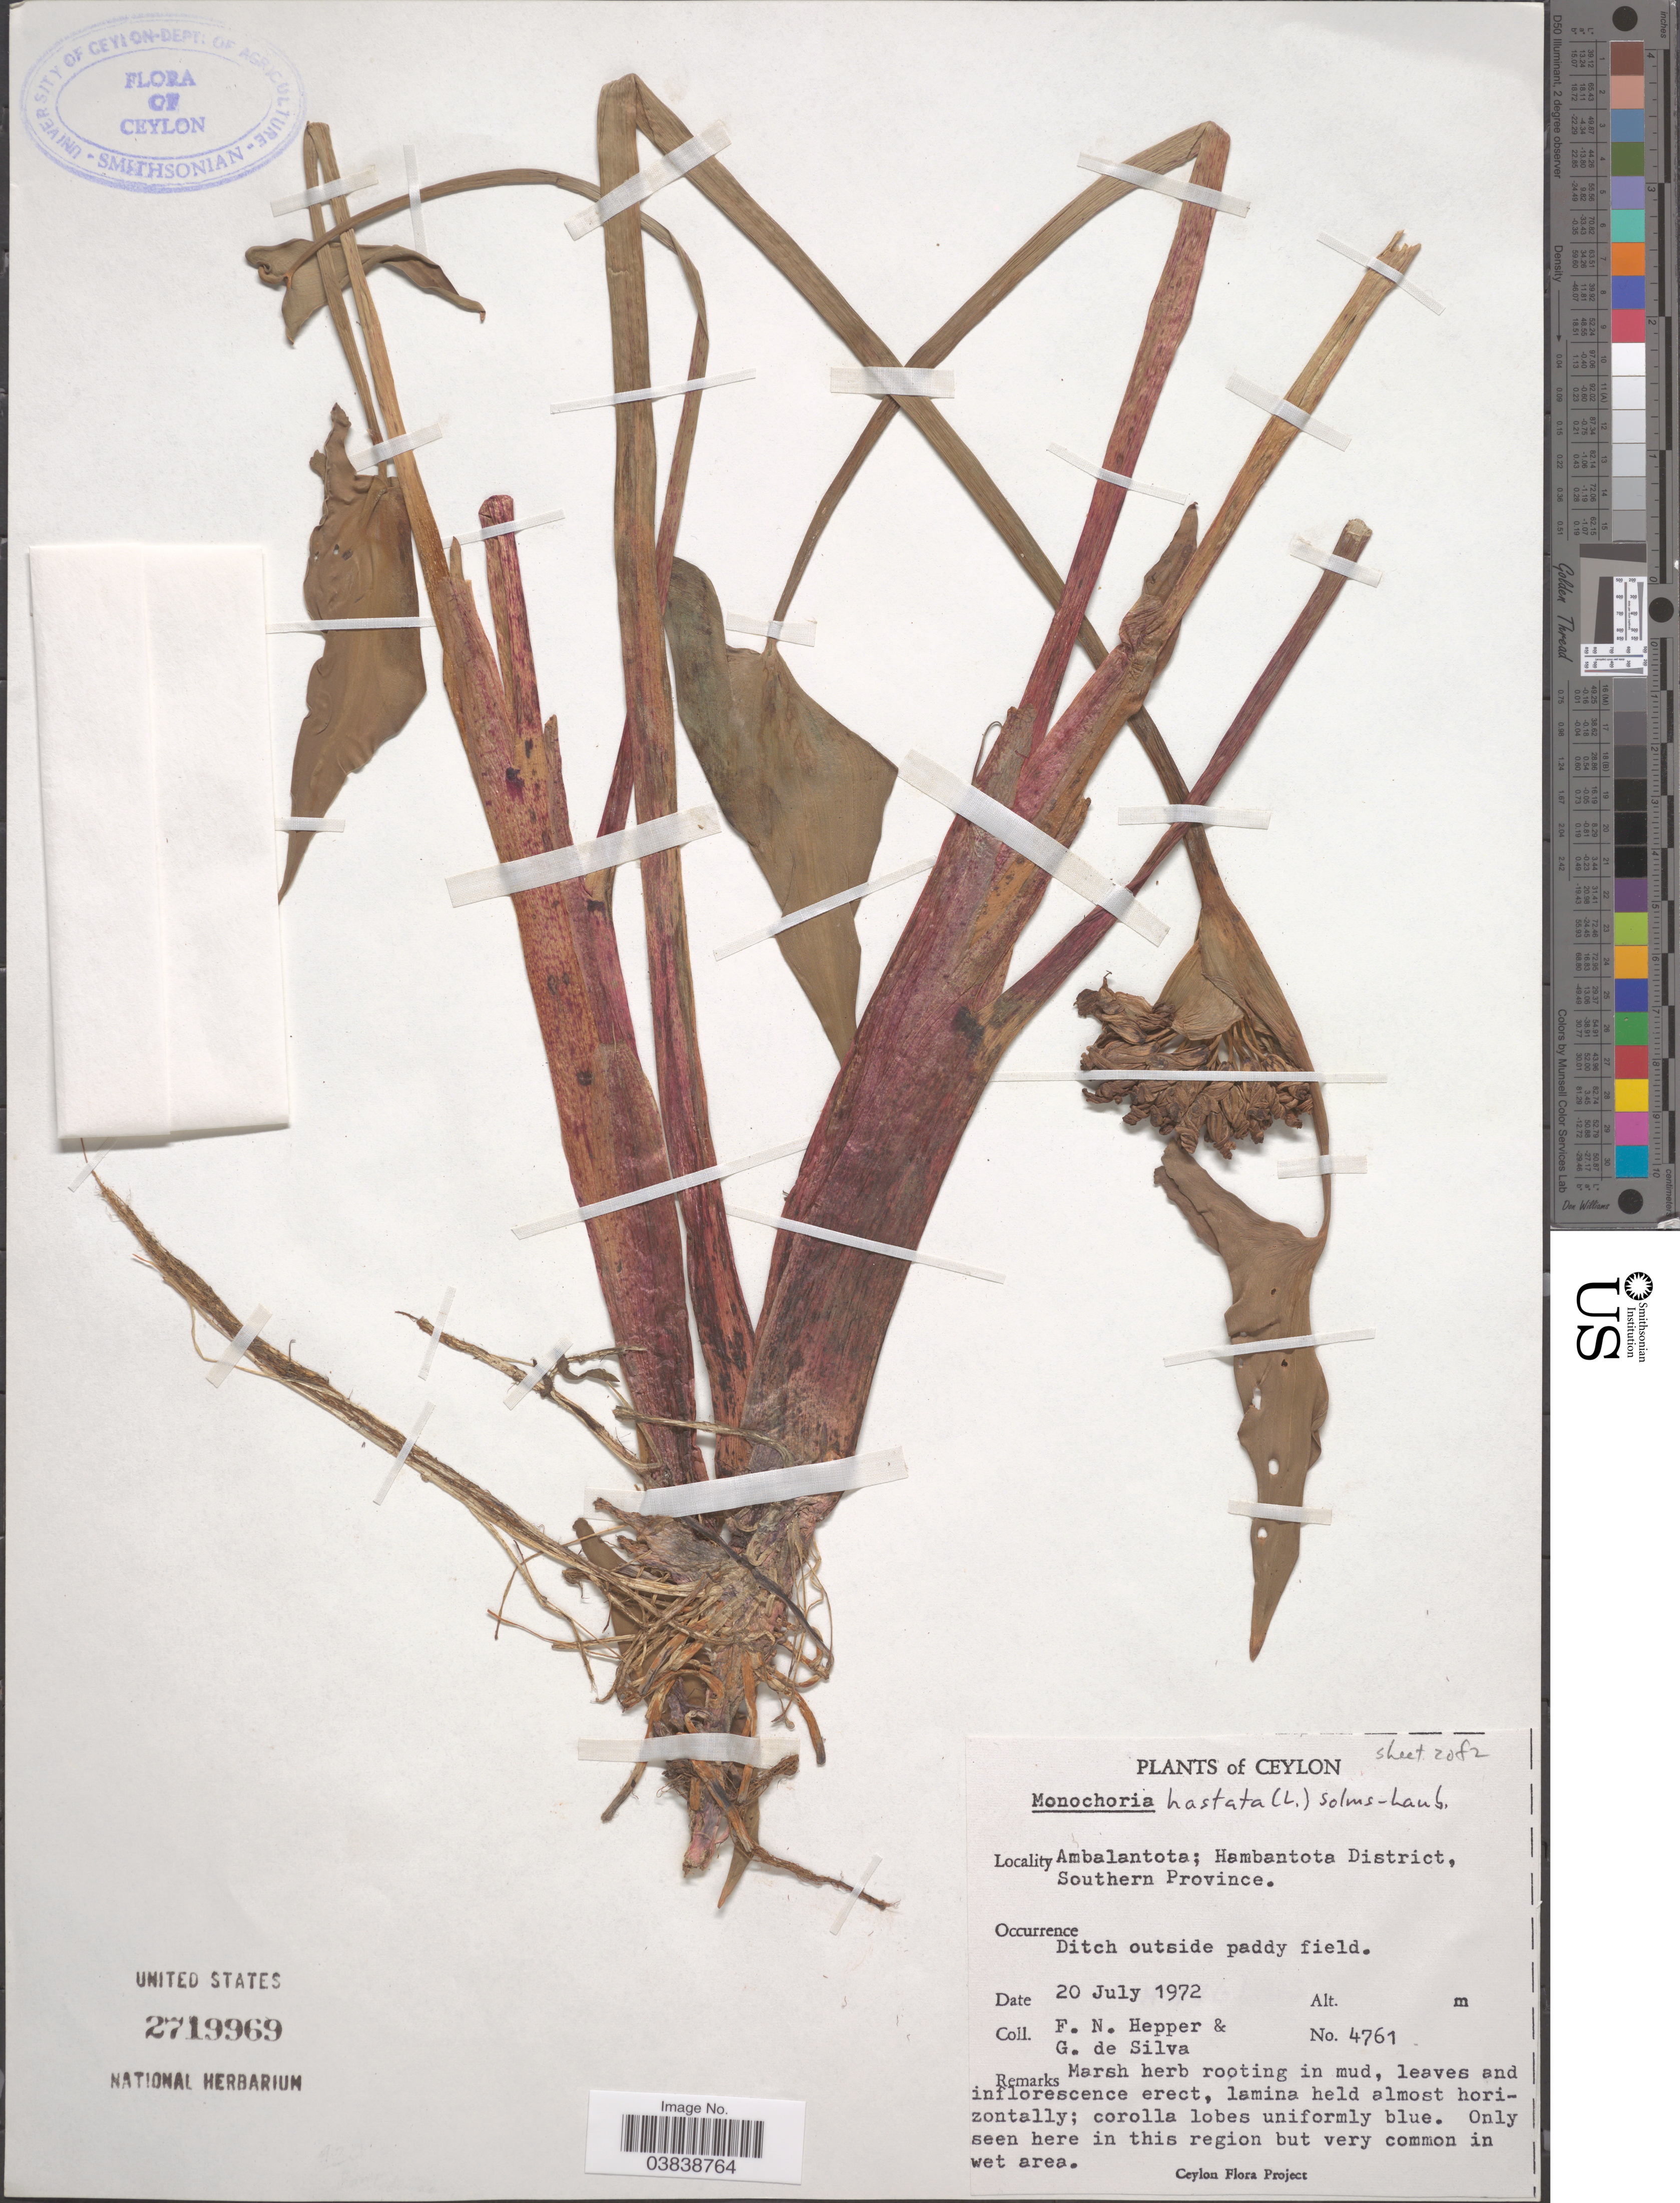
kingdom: Plantae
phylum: Tracheophyta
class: Liliopsida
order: Commelinales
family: Pontederiaceae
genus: Monochoria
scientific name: Monochoria hastifolia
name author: C. Presl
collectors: F. Hepper & G. De Silva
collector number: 4761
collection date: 1972-07-20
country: Sri Lanka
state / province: Southern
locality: Ceylon. Ambalantota; Hambantota District, Southern Province.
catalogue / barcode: US 2719969